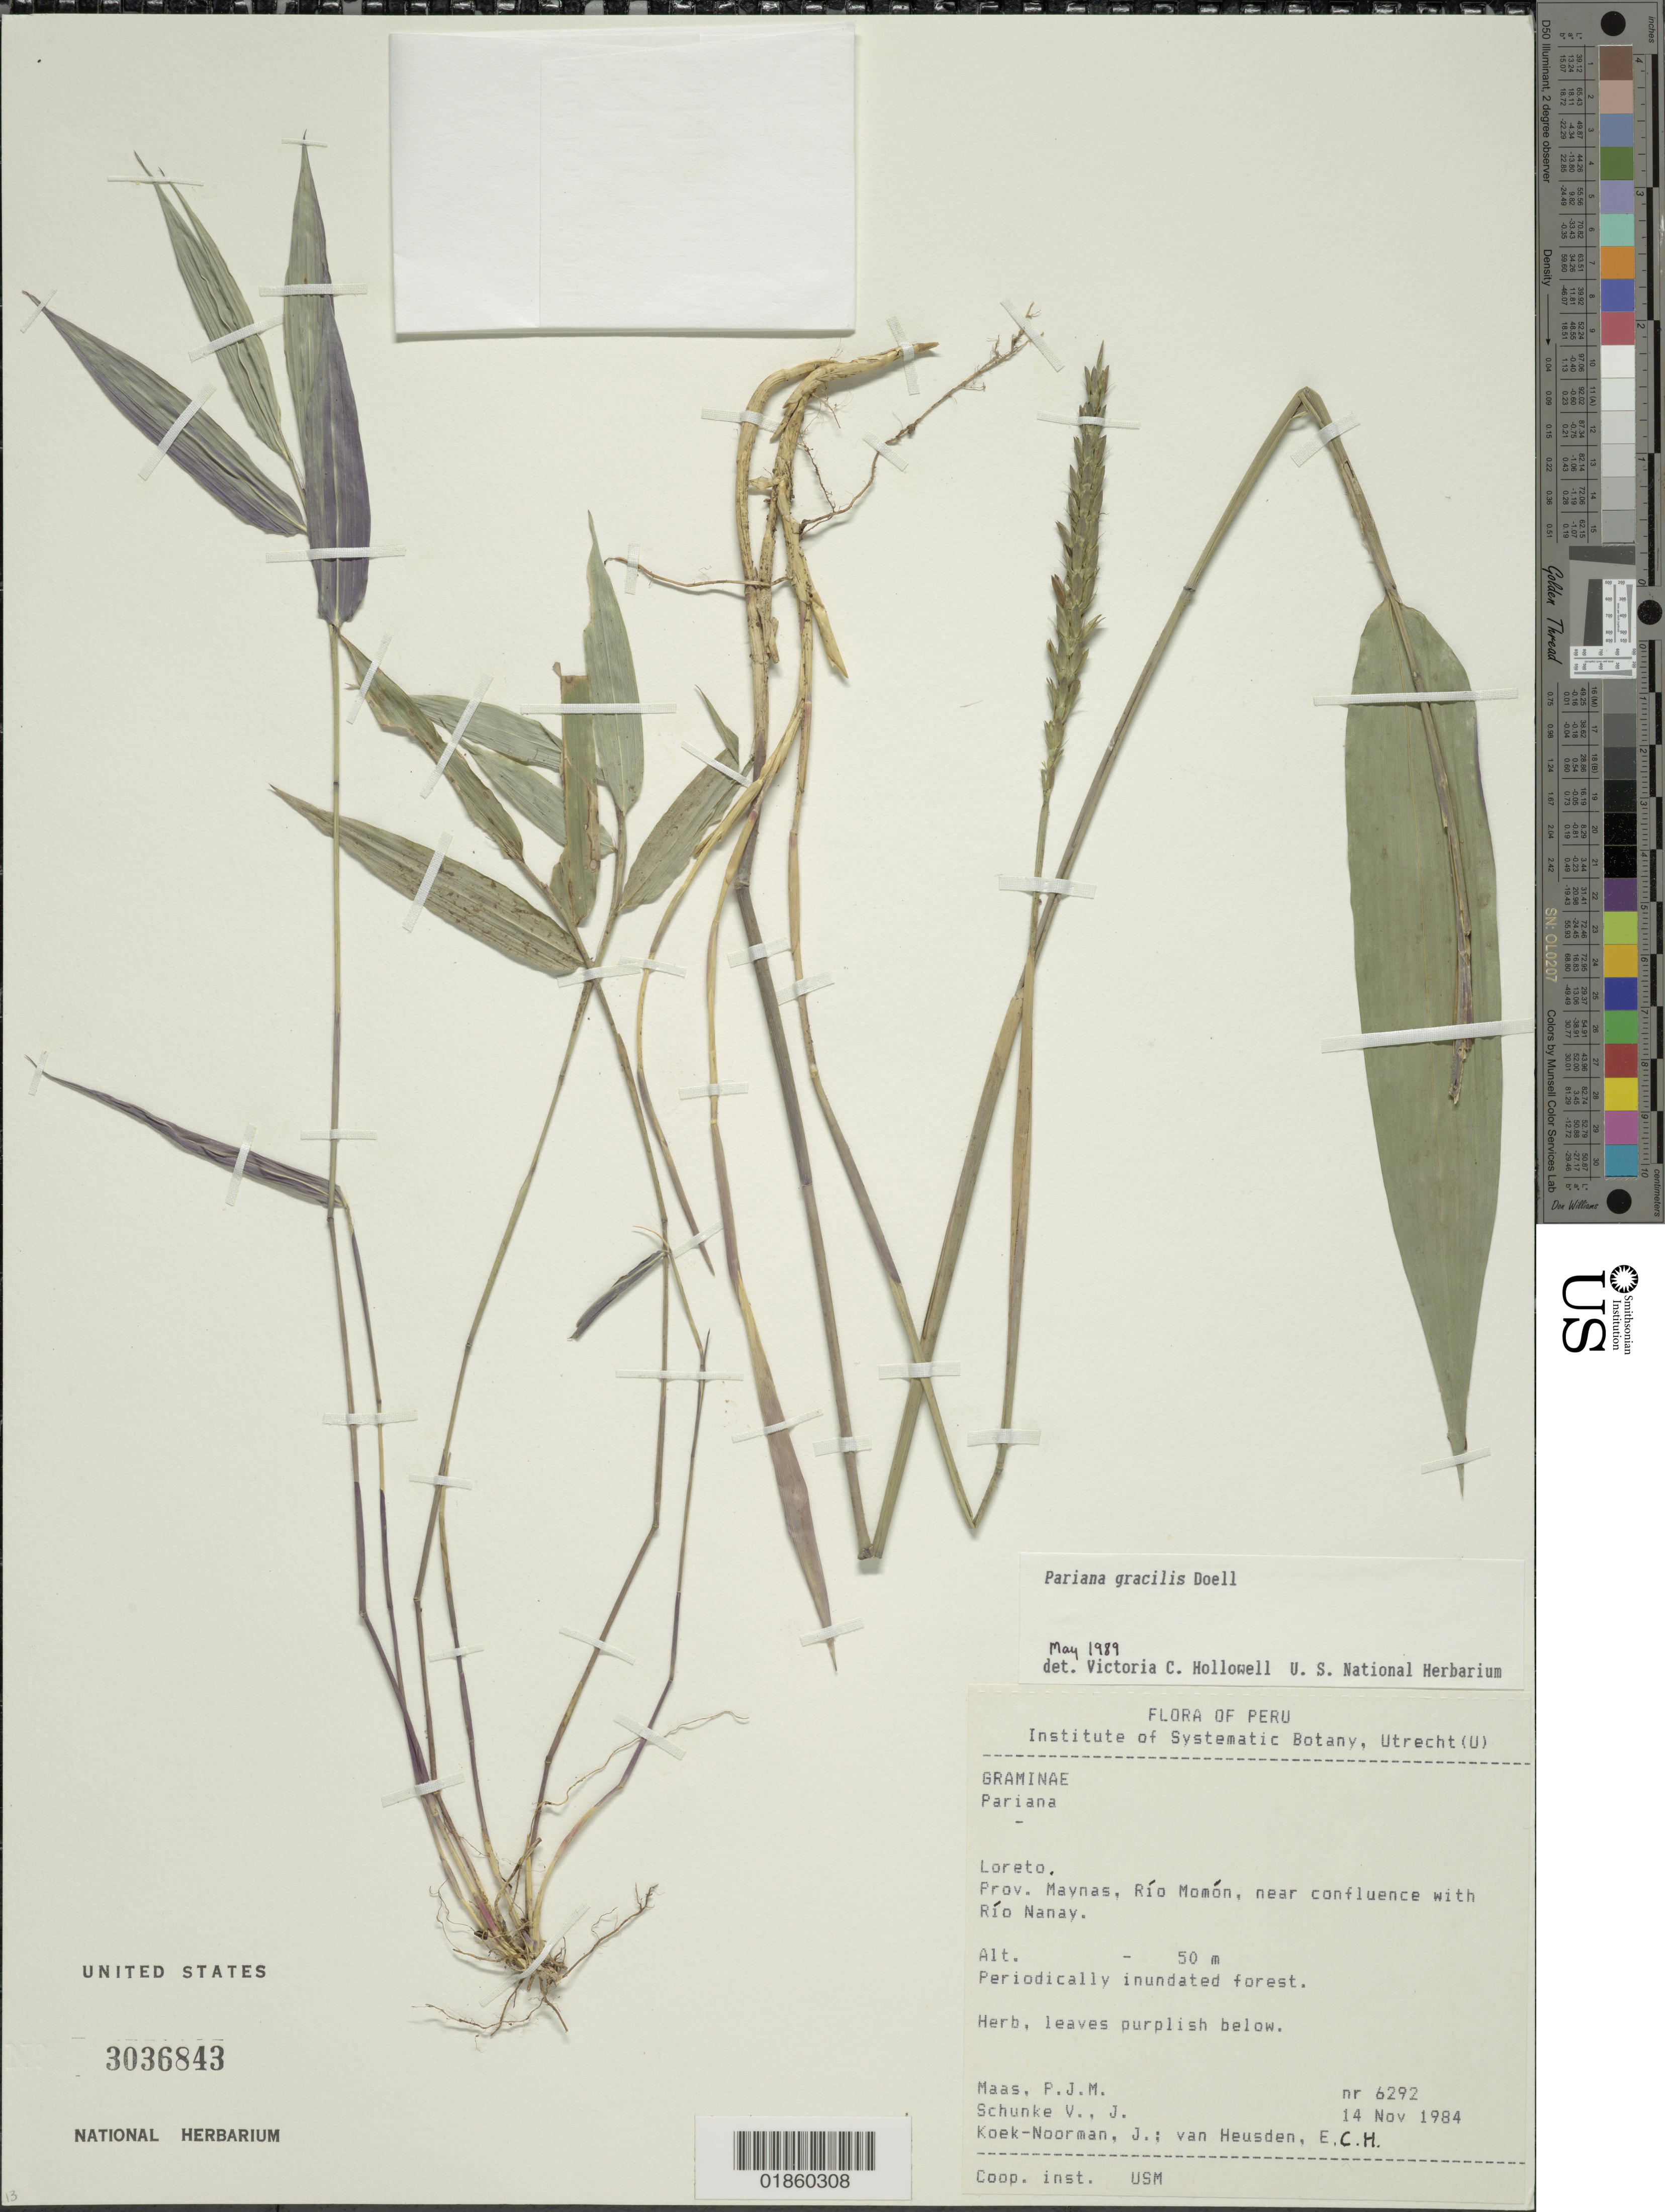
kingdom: Plantae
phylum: Tracheophyta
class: Liliopsida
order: Poales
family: Poaceae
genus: Pariana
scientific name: Pariana gracilis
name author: Döll in Mart.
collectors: P. Maas, J. Schunke, J. Koek-Noorman & E. C. H. van Heusden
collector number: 6292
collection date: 1984-11-14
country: Peru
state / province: Loreto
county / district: Maynas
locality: Rio Monom, near confluence with Rio Nanay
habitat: periodically inundated forest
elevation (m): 50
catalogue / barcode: US 3036843